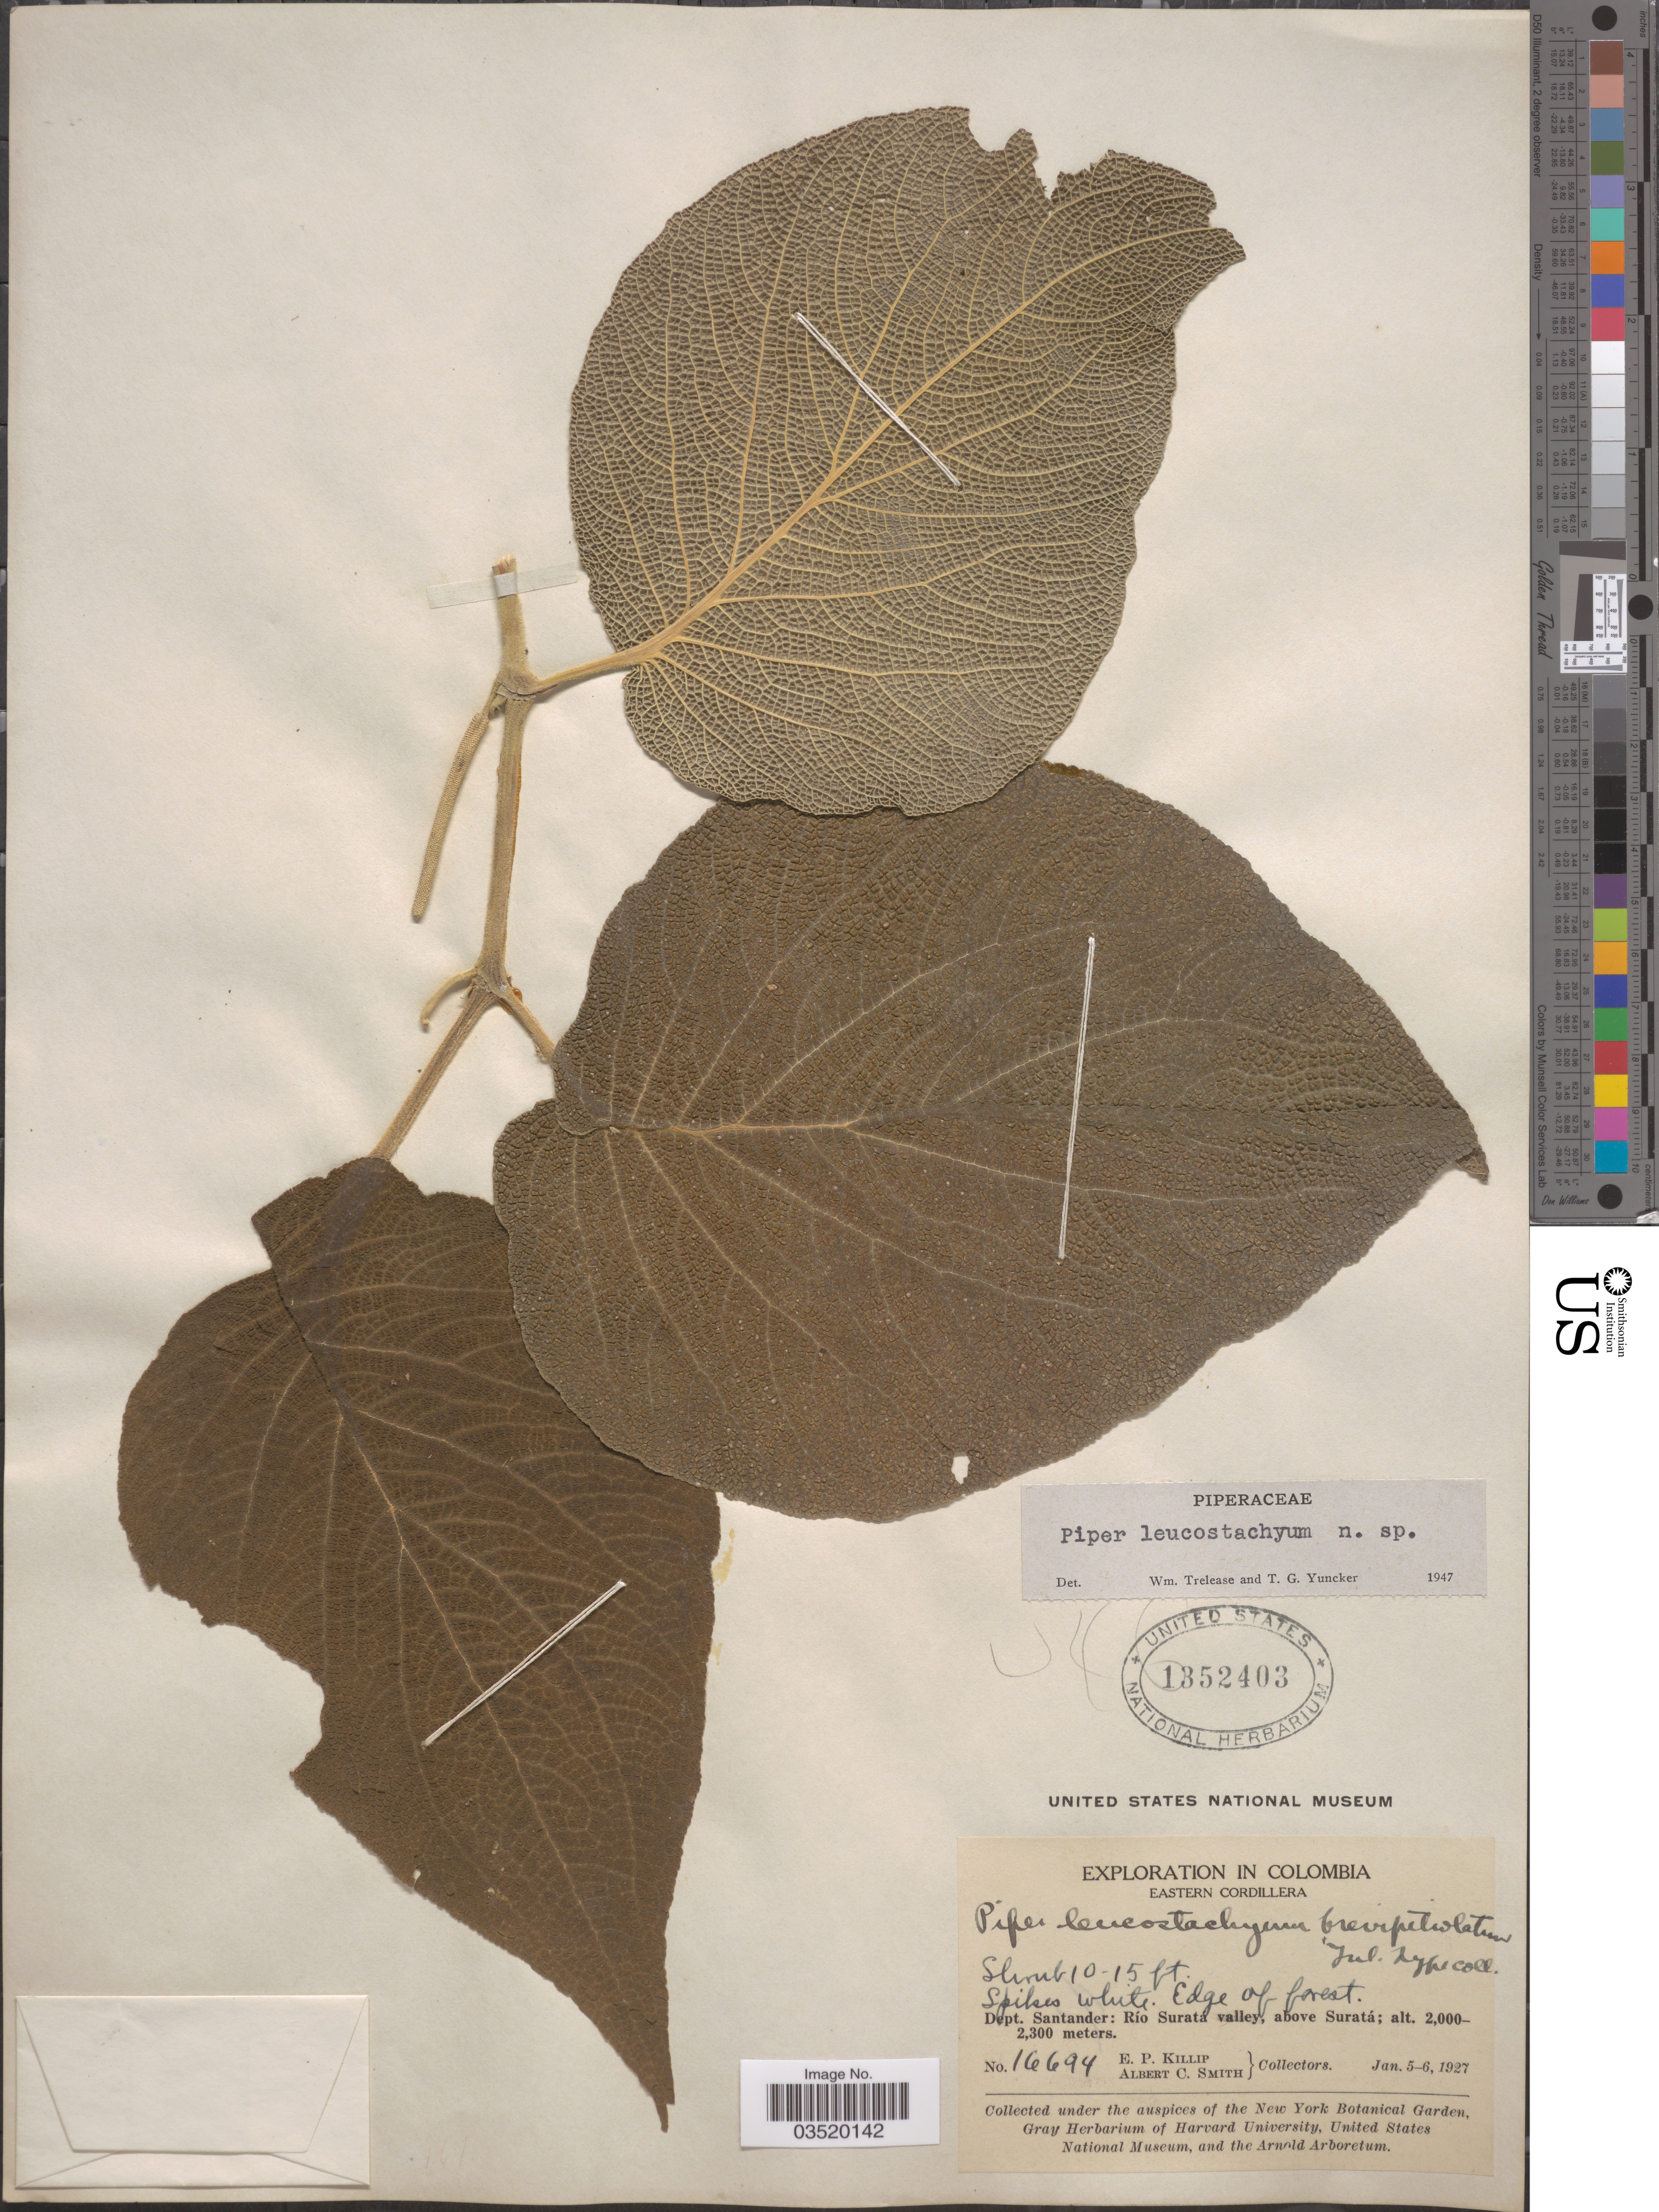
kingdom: Plantae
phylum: Tracheophyta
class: Magnoliopsida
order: Piperales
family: Piperaceae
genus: Piper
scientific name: Piper leucostachyum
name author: Trel. & Yunck.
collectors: E. P. Killip & A. C. Smith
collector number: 16694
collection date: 1927-01-05/1927-01-06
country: Colombia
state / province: Santander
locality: Eastern Cordillera. Dept. Santander: Río Suratá valley, above Suratá.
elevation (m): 2000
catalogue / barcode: US 1352403